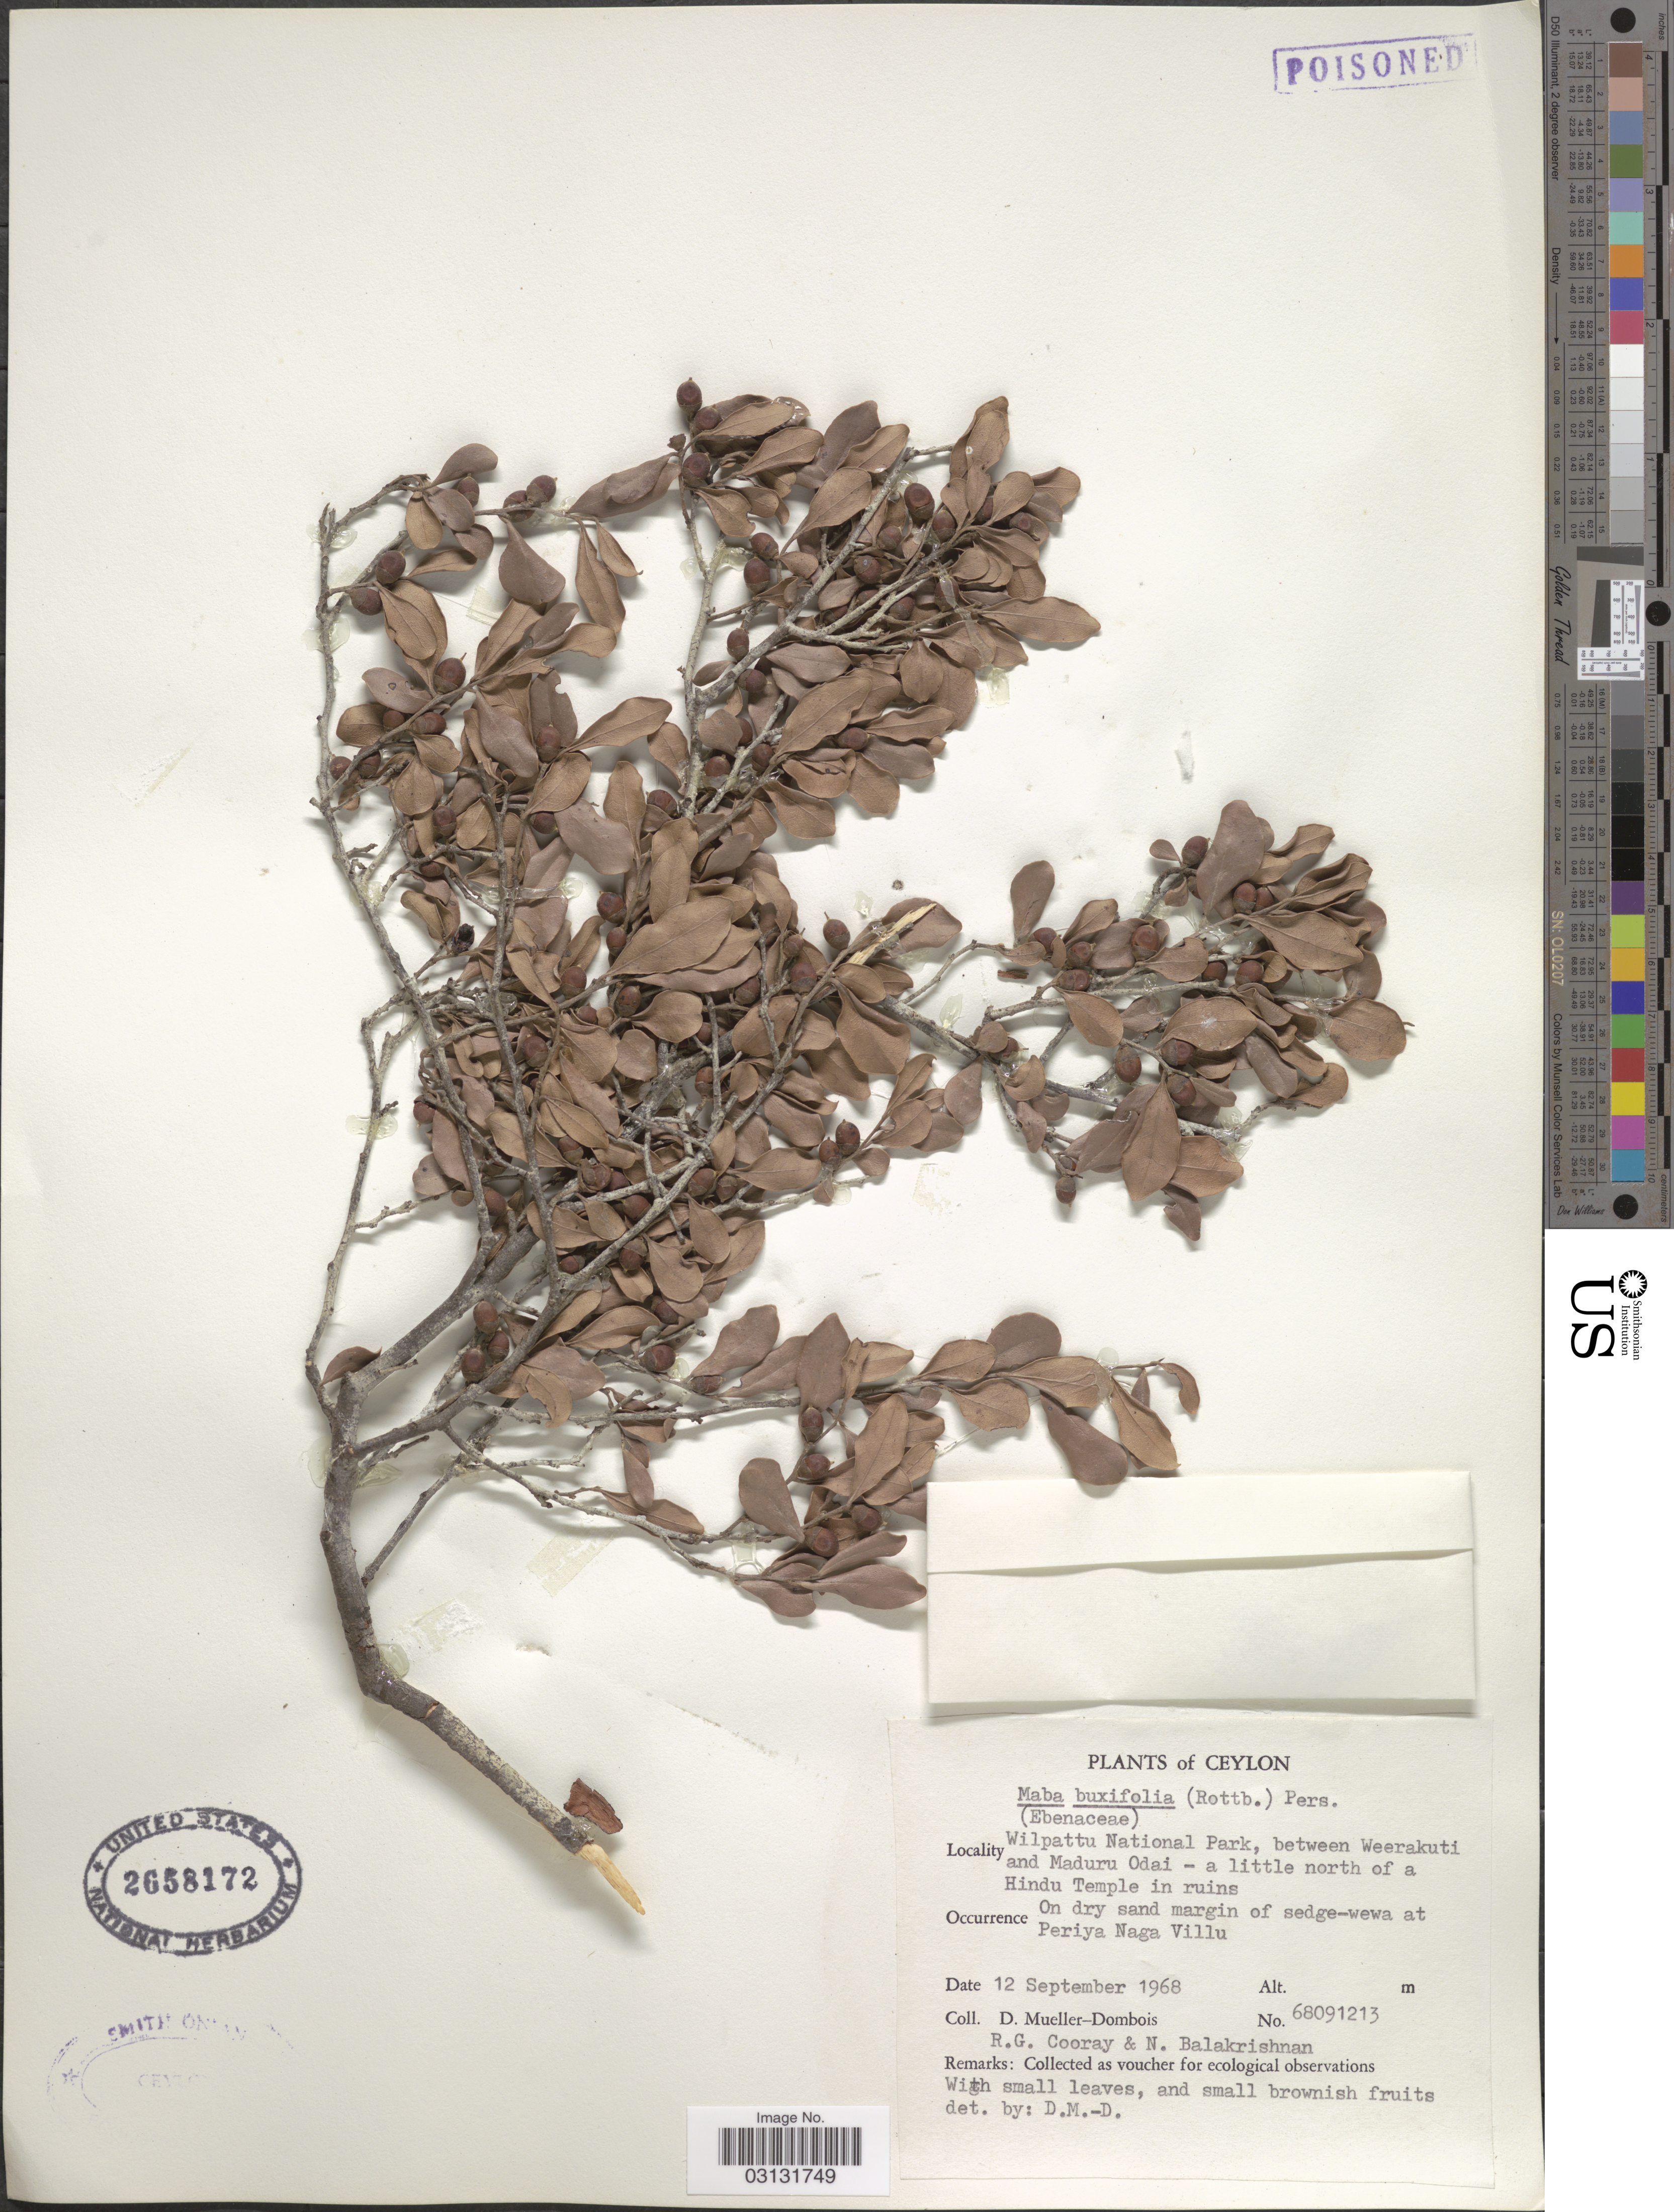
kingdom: Plantae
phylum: Tracheophyta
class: Magnoliopsida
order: Ericales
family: Ebenaceae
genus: Diospyros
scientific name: Diospyros ferrea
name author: (Willd.) Bakh.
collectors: D. Mueller-Dombois, R. Cooray & N. Balakrishnan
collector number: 68091213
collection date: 1968-09-12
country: Sri Lanka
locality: Ceylon. Wilpattu National Park, between Weerakuti and Maduru Odai - a little north of a Hindu Temple in ruins. At Periya Naga Villu.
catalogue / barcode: US 2658172